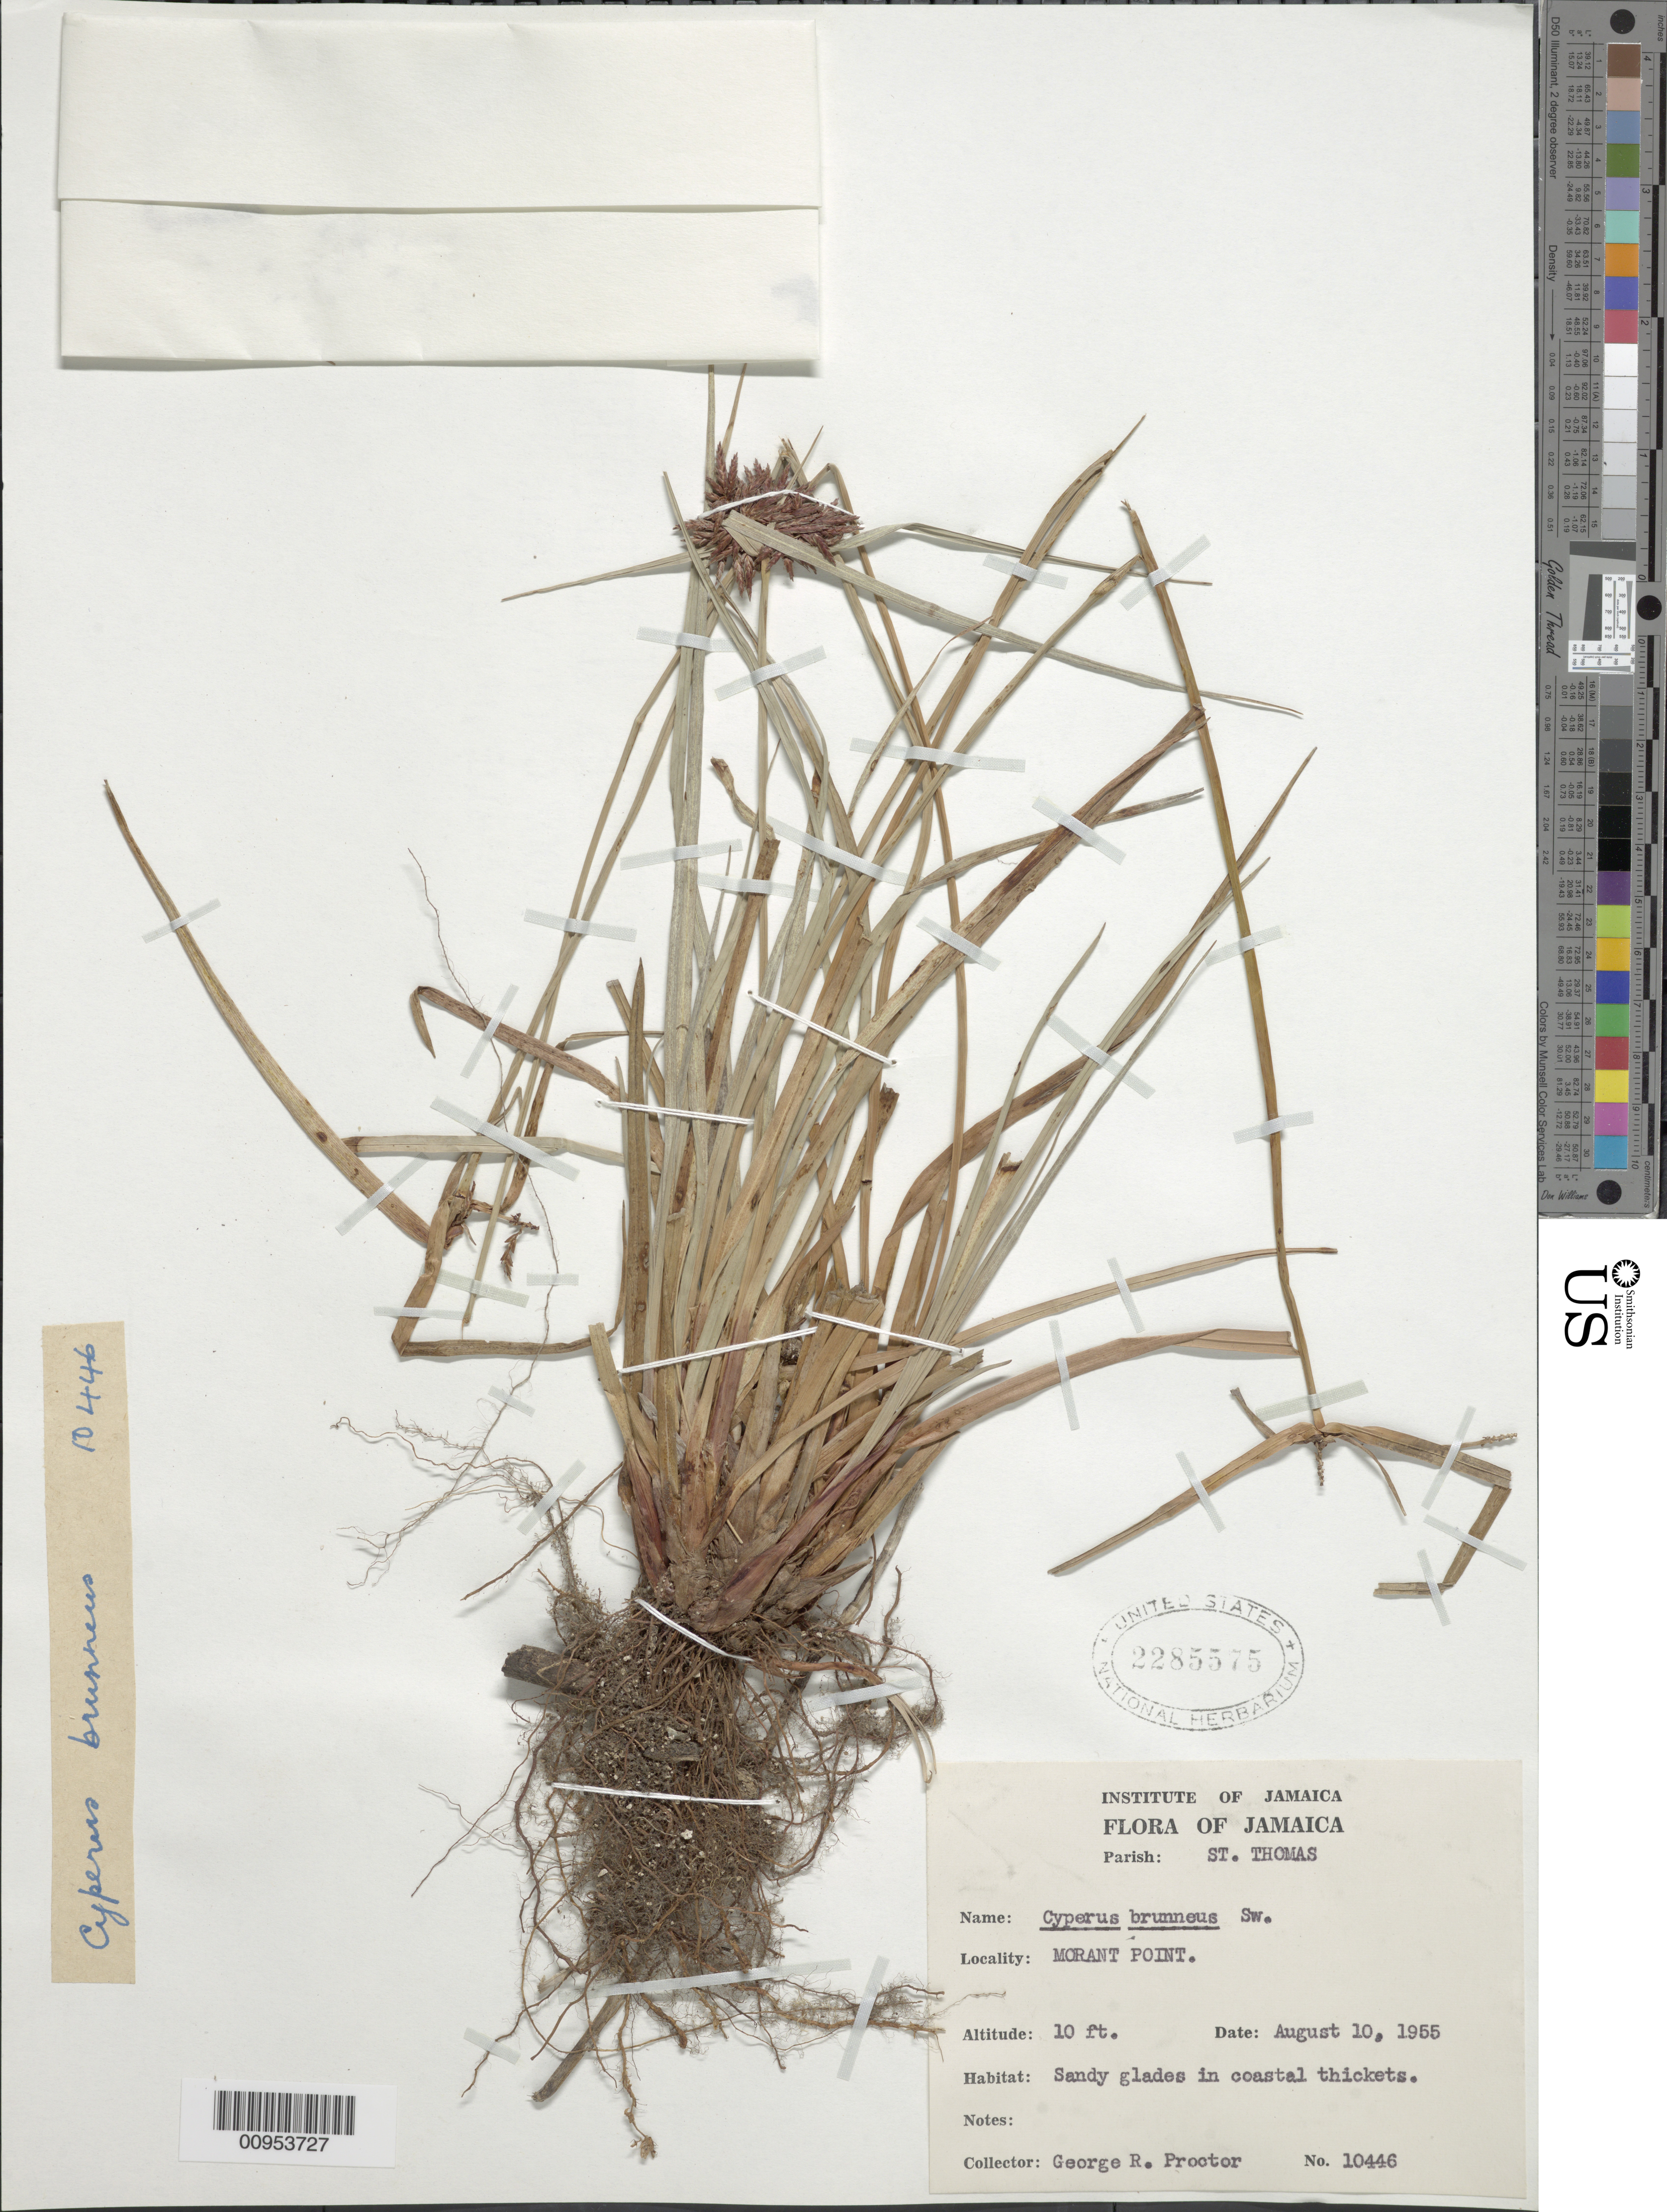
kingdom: Plantae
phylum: Tracheophyta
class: Liliopsida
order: Poales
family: Cyperaceae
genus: Cyperus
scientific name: Cyperus brunneus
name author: Sw.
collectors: G. R. Proctor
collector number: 10446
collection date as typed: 10 Aug 1955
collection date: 1955-08-10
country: Jamaica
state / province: Saint Thomas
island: Jamaica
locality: Morant Point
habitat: Sandy glades in coastal thickets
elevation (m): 3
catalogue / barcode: US 2285575